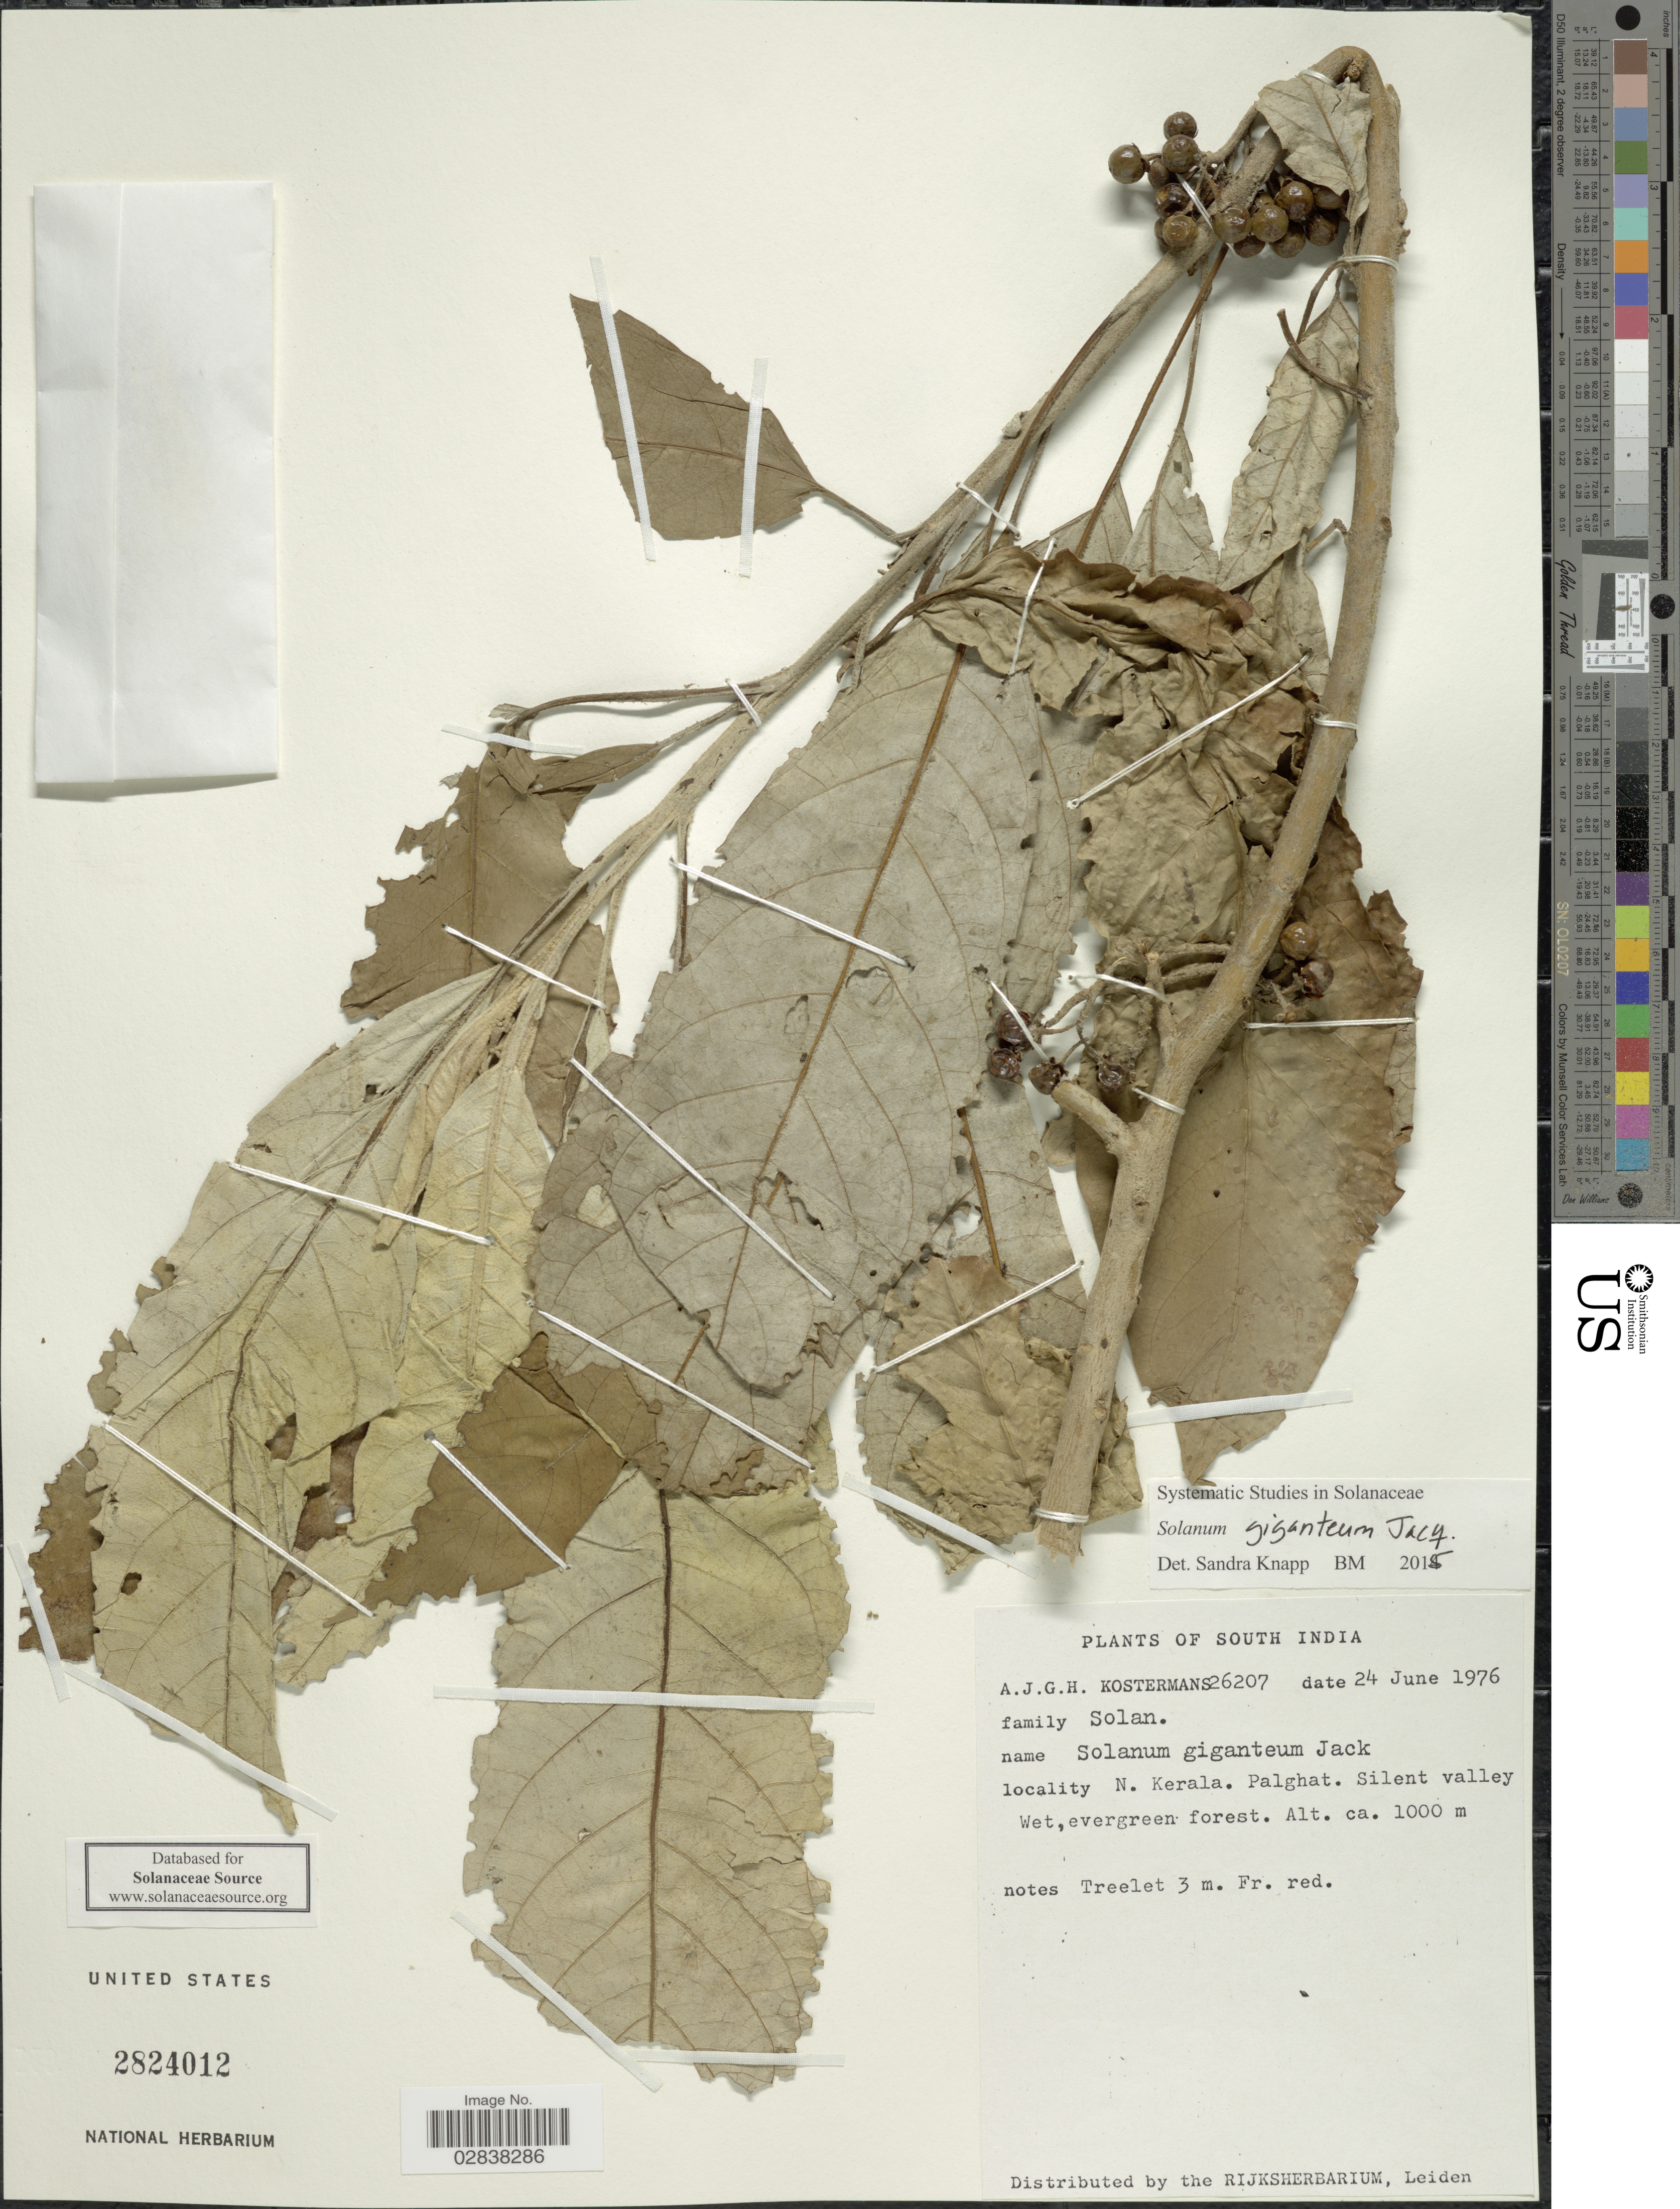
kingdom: Plantae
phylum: Tracheophyta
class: Magnoliopsida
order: Solanales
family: Solanaceae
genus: Solanum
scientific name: Solanum giganteum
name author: Jacq.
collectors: A. J. G. Kostermans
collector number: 26207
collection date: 1976-06-24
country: India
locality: South India, N. Kerala, Palghat, Silent Valley.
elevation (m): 1000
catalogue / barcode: US 2824012